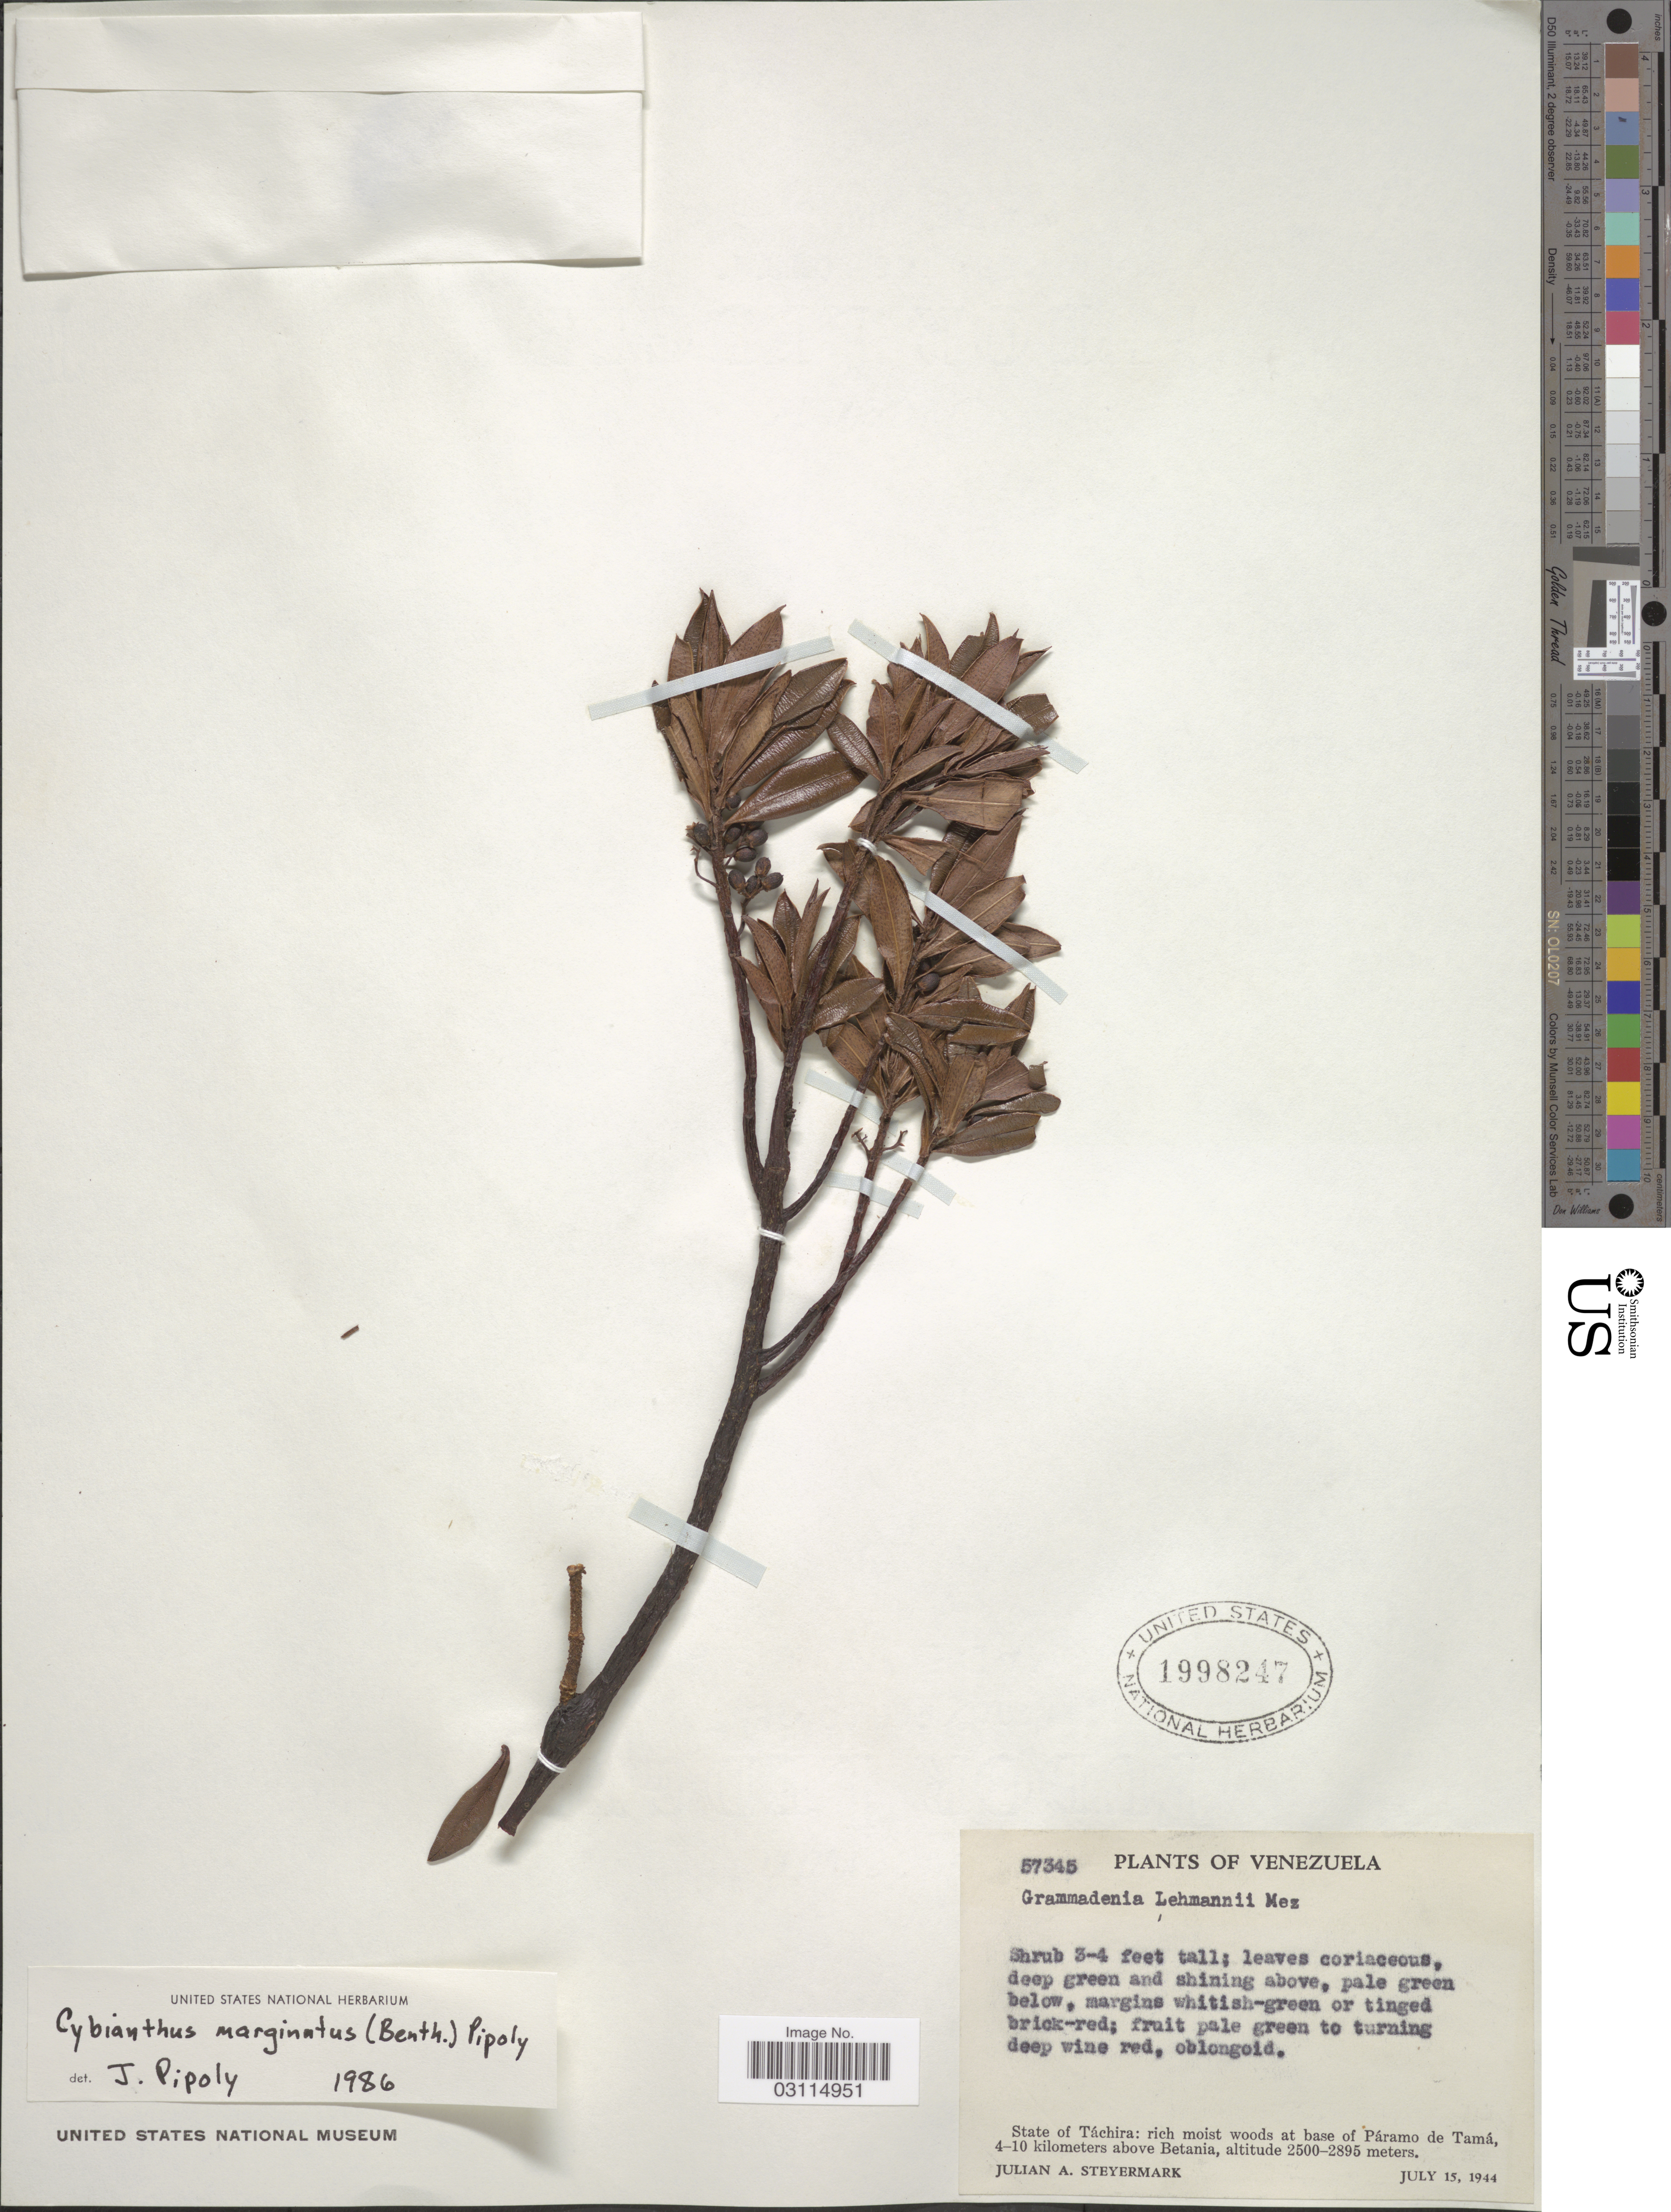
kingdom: Plantae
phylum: Tracheophyta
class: Magnoliopsida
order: Ericales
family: Primulaceae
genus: Cybianthus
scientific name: Cybianthus marginatus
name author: (Benth.) Pipoly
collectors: J. Steyermark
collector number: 57345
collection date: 1944-07-15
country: Venezuela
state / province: Tachira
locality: Rich moist woods at base of Páramo de Tamá, 4-10 kilometers above Betania.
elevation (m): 2500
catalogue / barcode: US 1998247